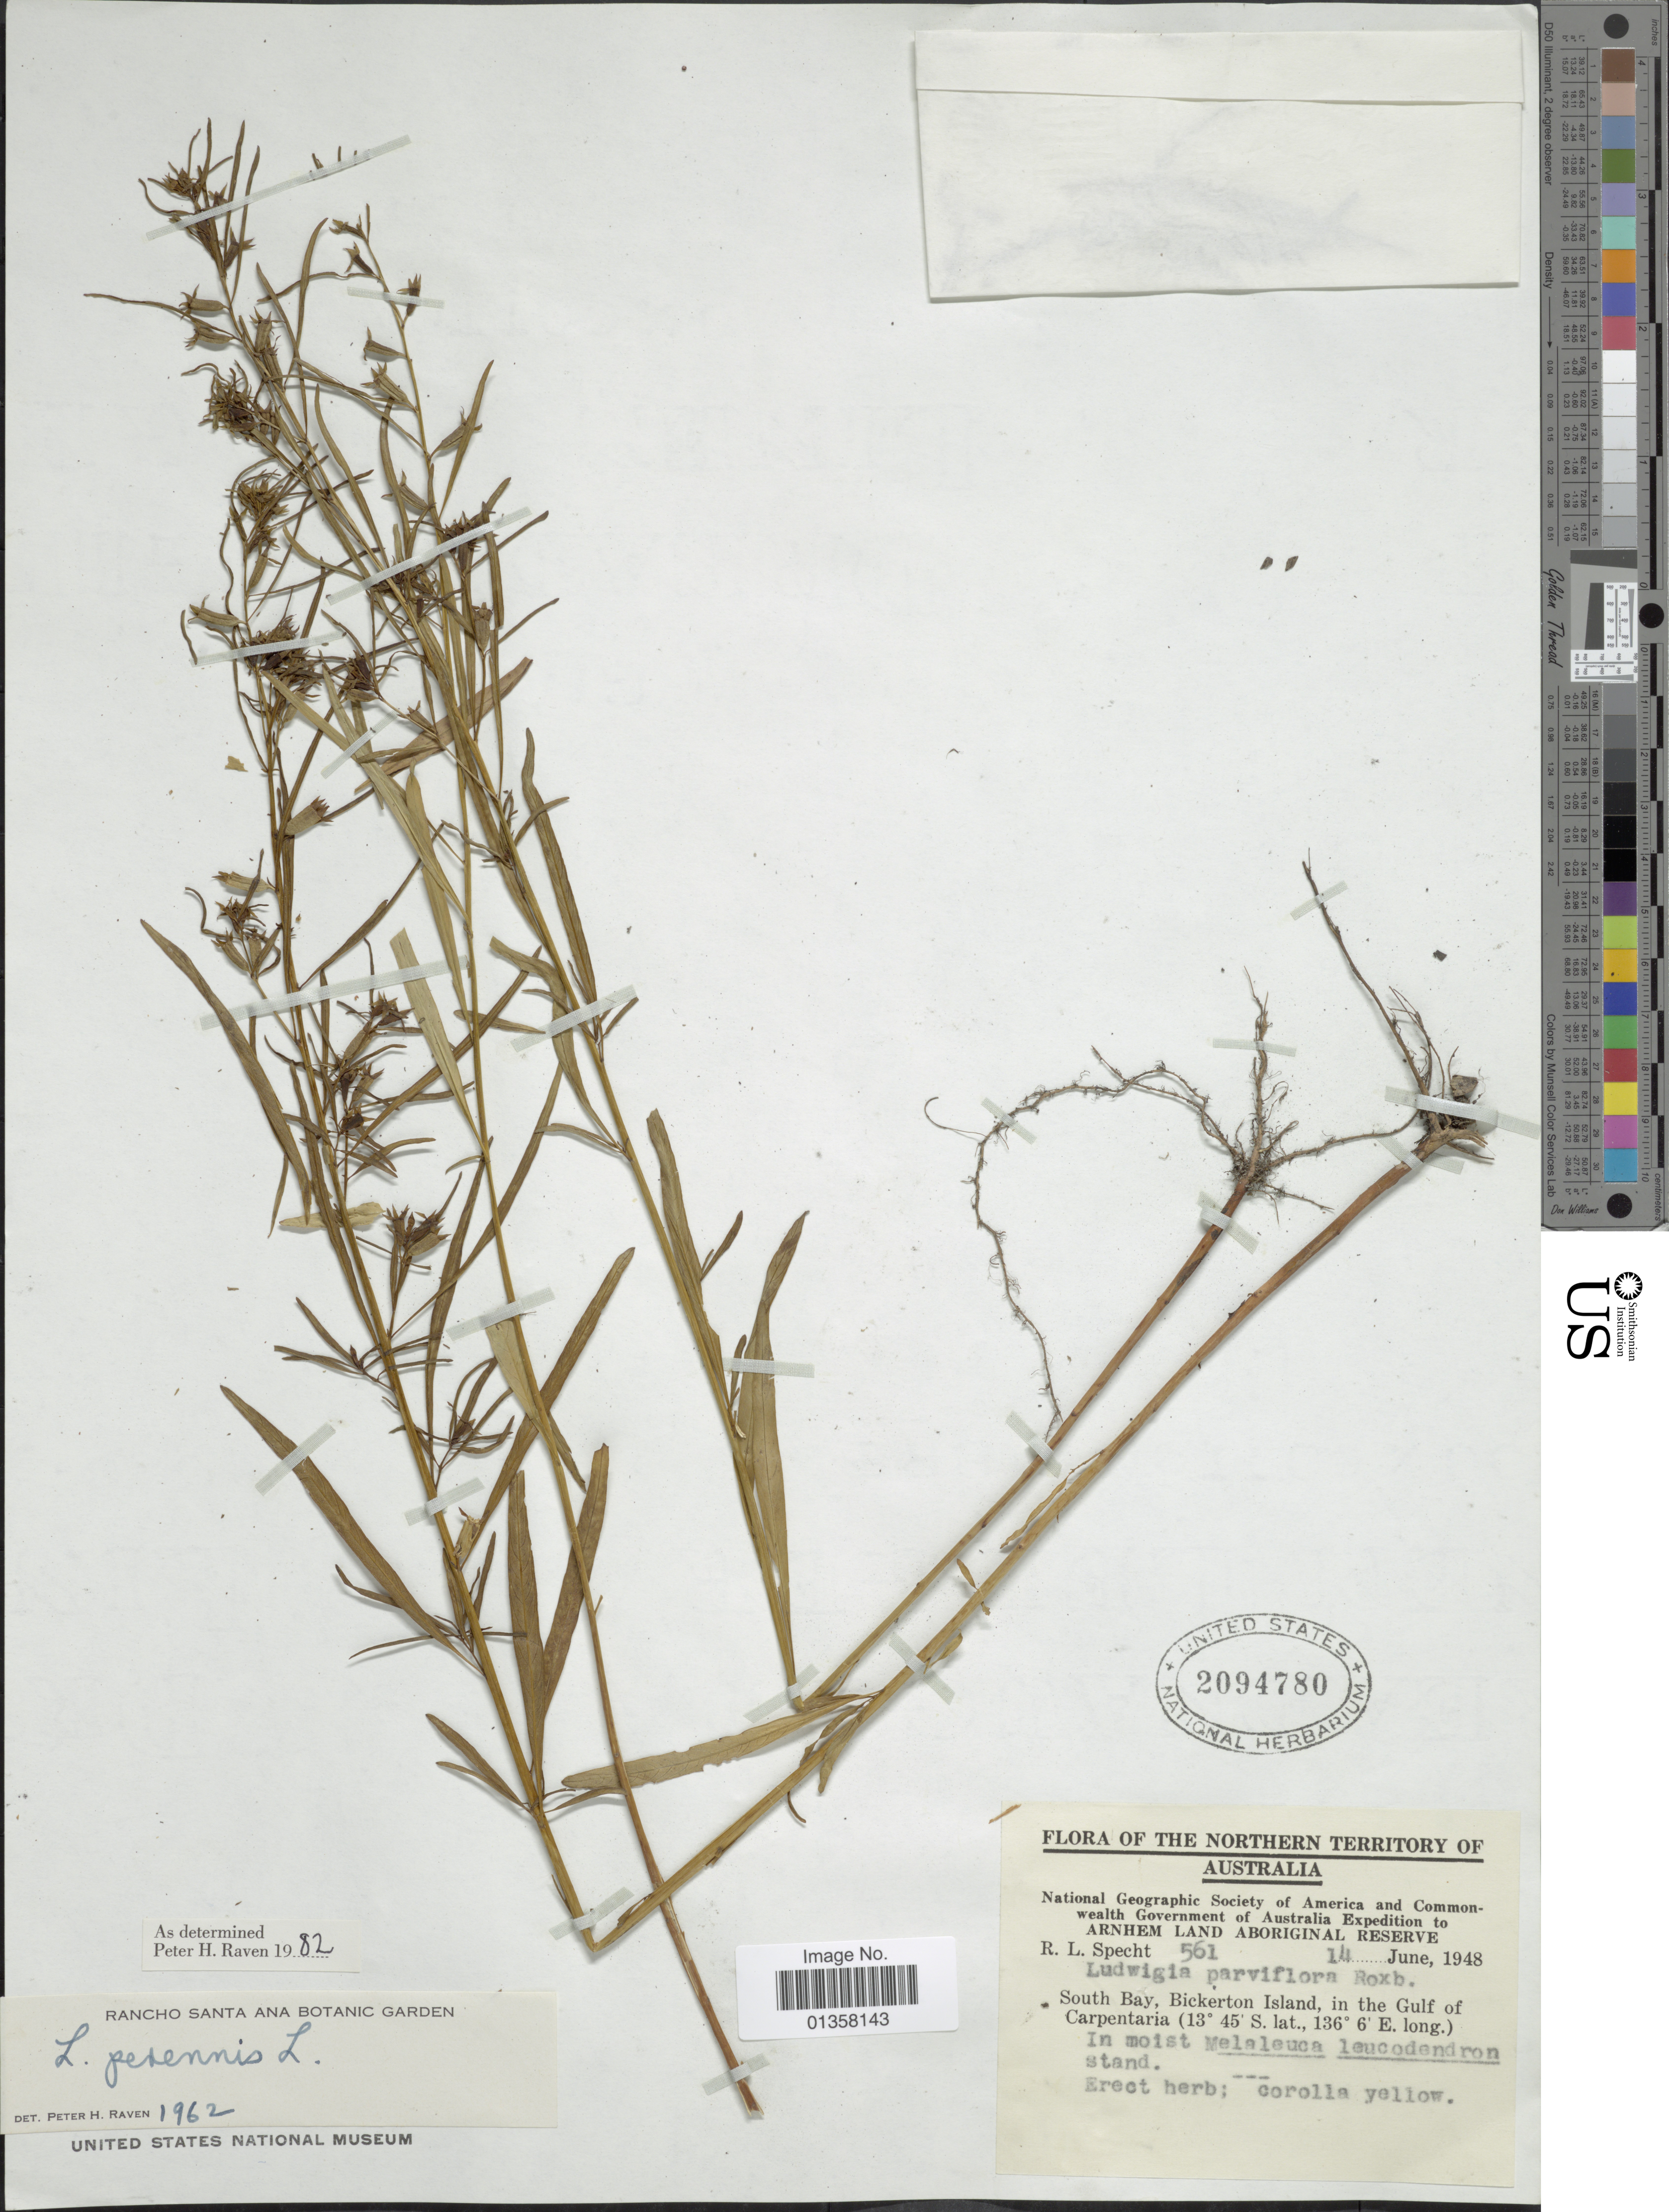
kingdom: Plantae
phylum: Tracheophyta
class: Magnoliopsida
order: Myrtales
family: Onagraceae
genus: Ludwigia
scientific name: Ludwigia perennis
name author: L.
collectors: R. L. Specht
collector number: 561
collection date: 1948-06-14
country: Australia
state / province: Northern Territory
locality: South Bay, Bickerton Island, in the Gulf of Carpentaria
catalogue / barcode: US 2094780